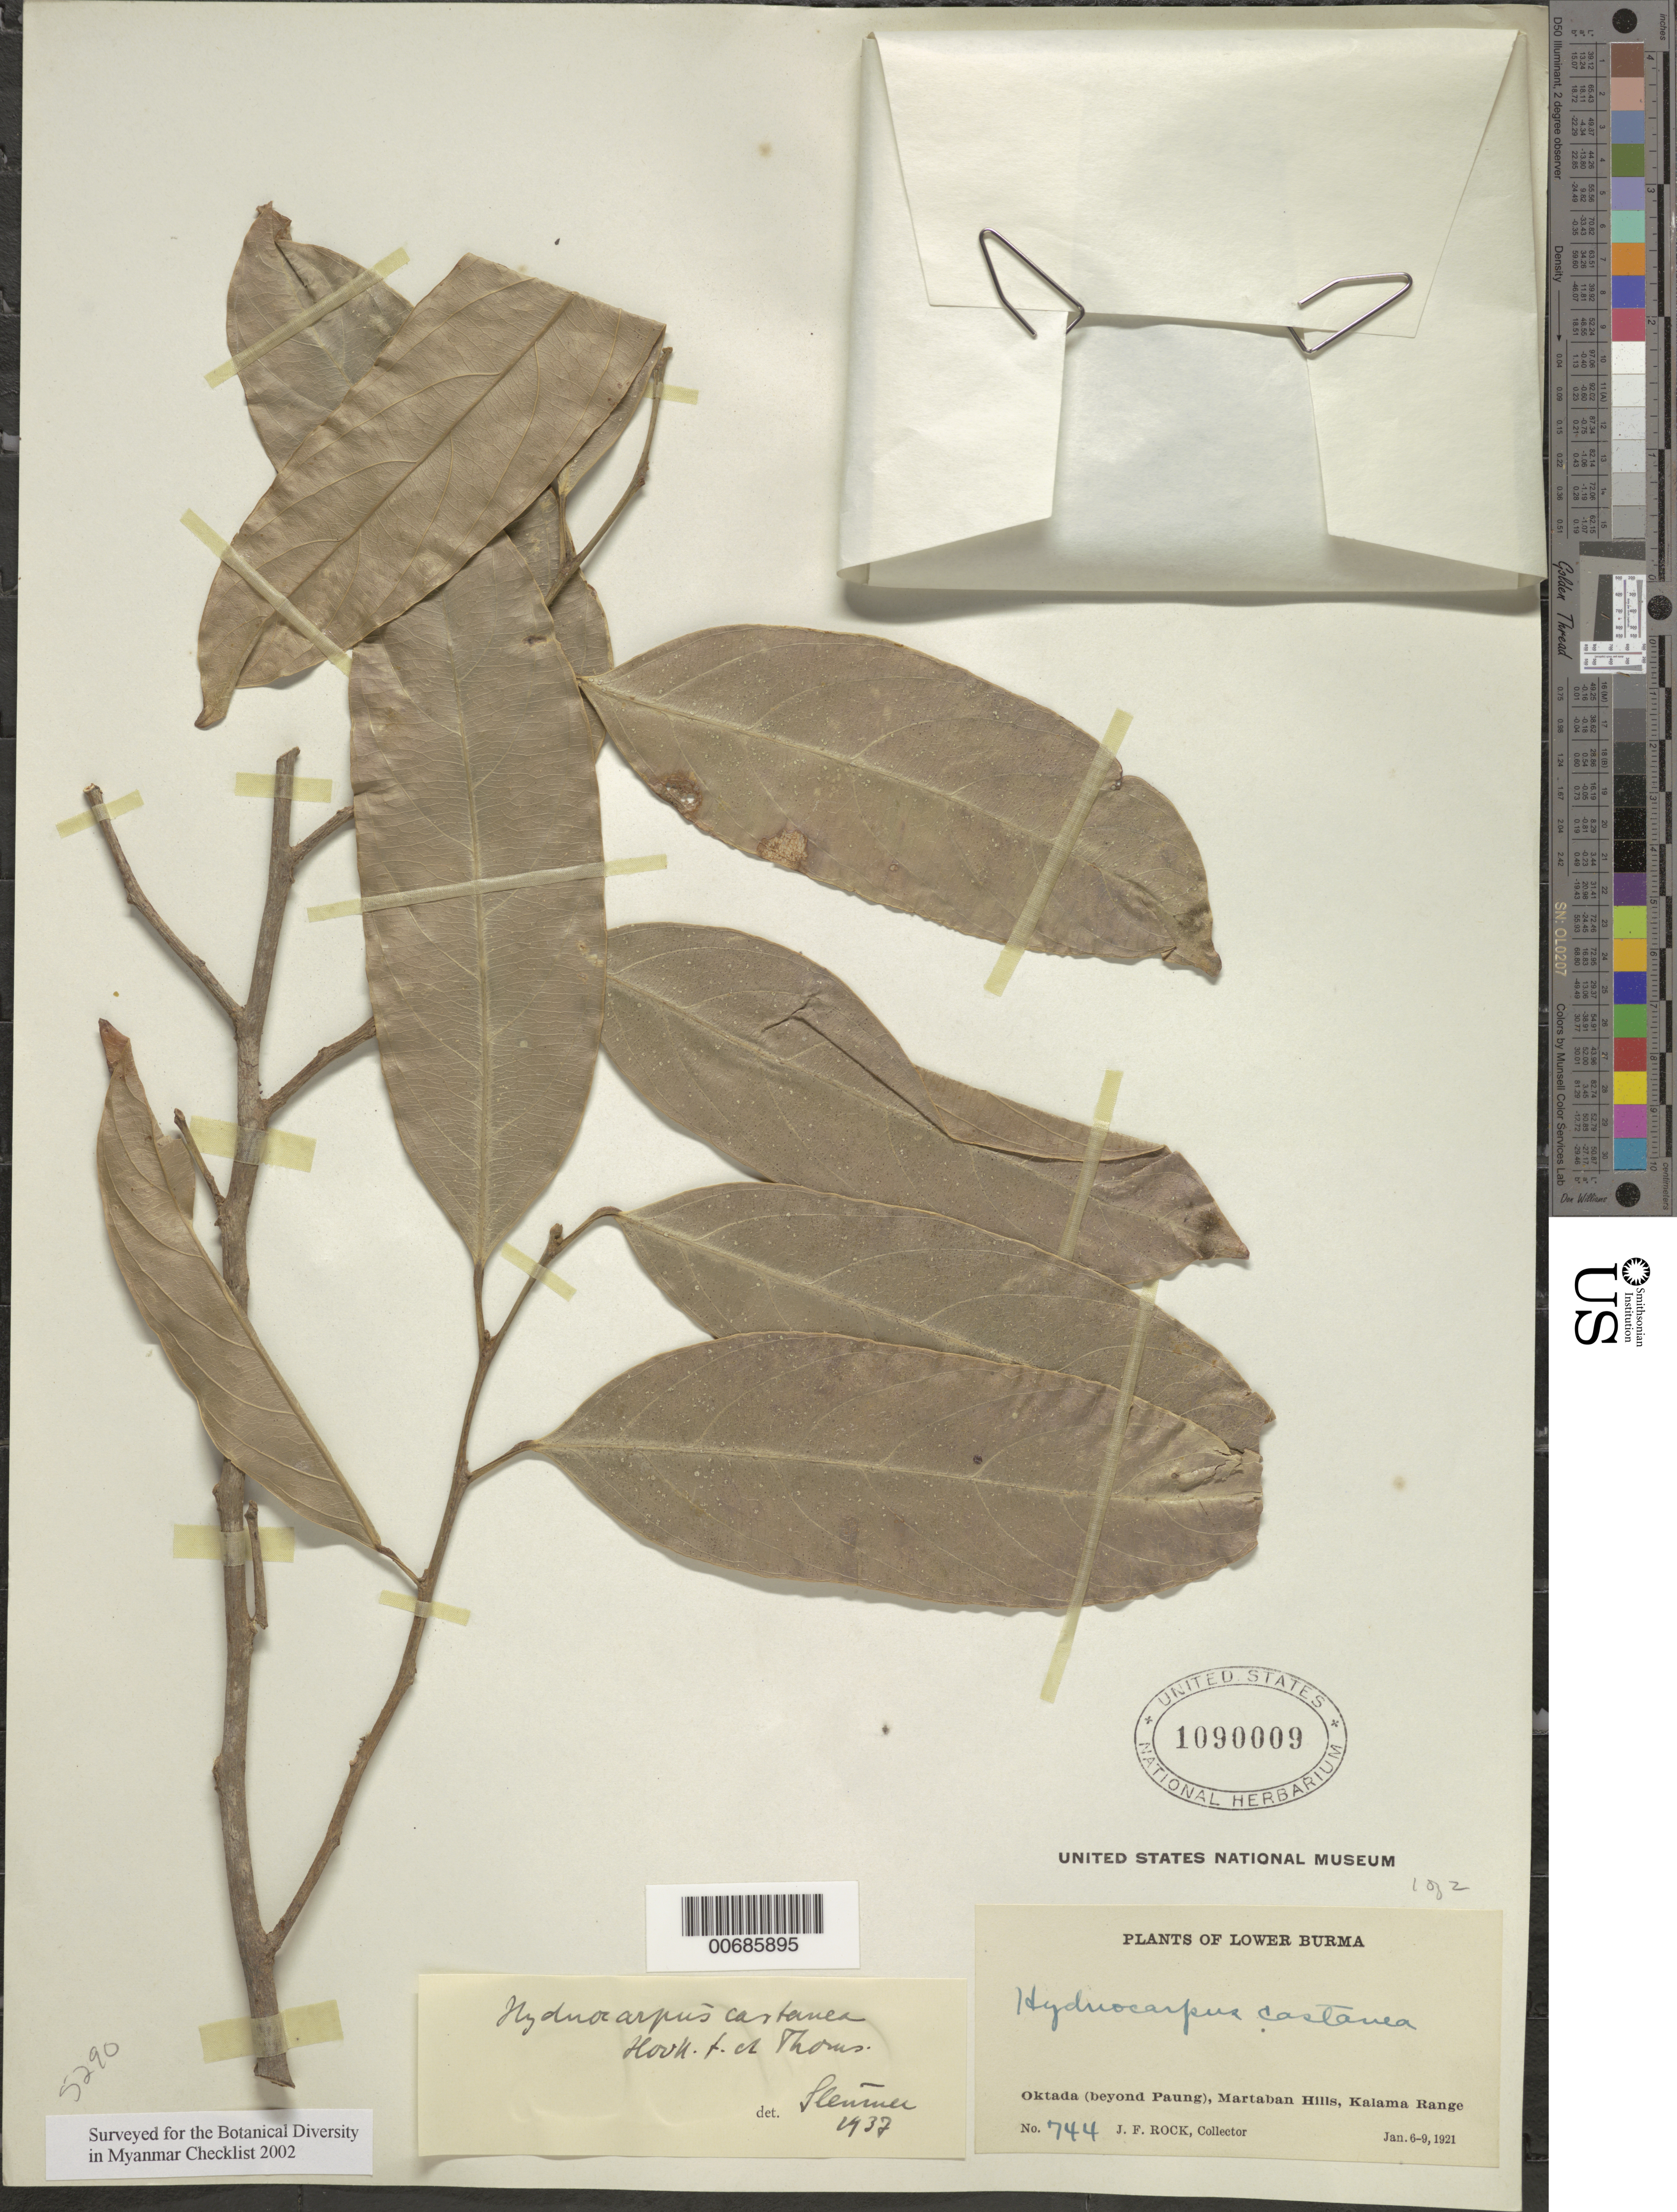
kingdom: Plantae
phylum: Tracheophyta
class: Magnoliopsida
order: Malpighiales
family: Achariaceae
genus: Hydnocarpus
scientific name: Hydnocarpus castaneus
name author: Hook. f. & Thomson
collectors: J. F. Rock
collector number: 744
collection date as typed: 06 Jan 1921 to 09 Jan 1921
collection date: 1921-01-06/1921-01-09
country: Myanmar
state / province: Arakan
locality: Rakhine, Oktada (beyond Paung) Martaban Hills, Kalama Range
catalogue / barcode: US 1090009